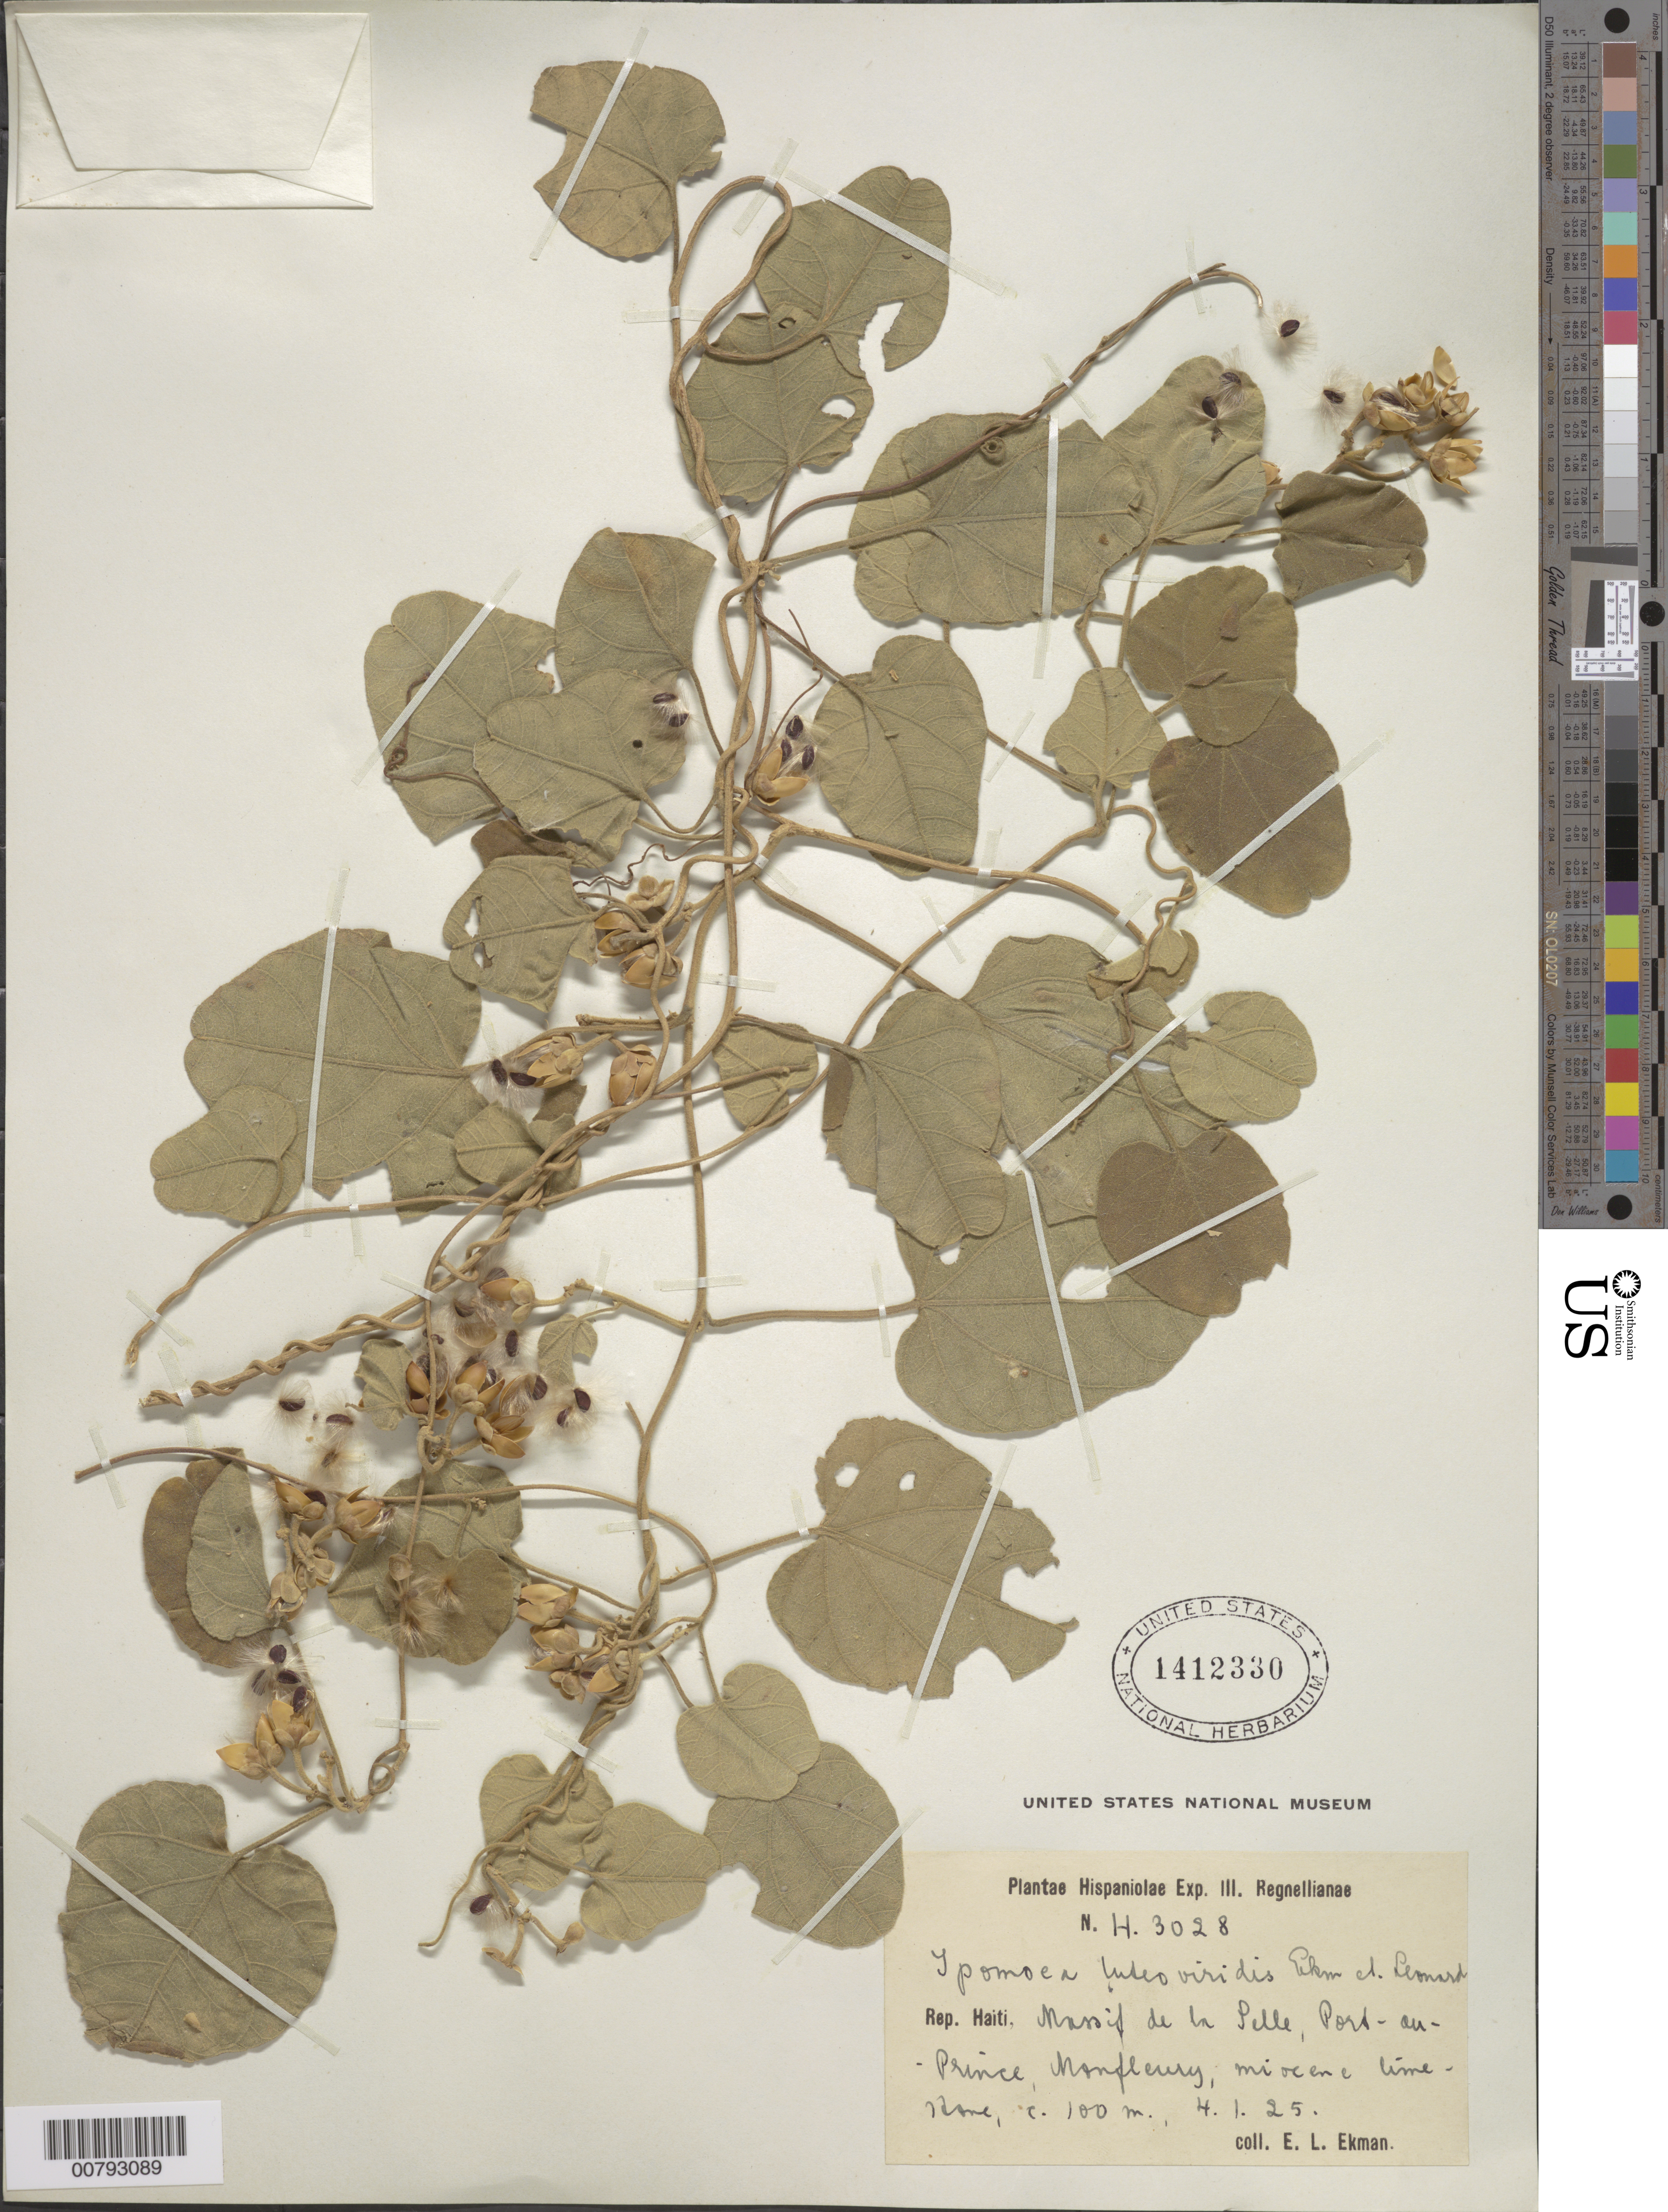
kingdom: Plantae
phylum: Tracheophyta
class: Magnoliopsida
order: Solanales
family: Convolvulaceae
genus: Ipomoea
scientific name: Ipomoea luteo-viridis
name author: Ekman & Leonard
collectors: E. L. Ekman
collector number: H 3028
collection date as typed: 04 Jan 1925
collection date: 1925-01-04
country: Haiti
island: Hispaniola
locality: Massif de la Selle, Prot-au-Prince, Montfleury.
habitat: Miocene limestone.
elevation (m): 100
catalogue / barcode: US 1412330